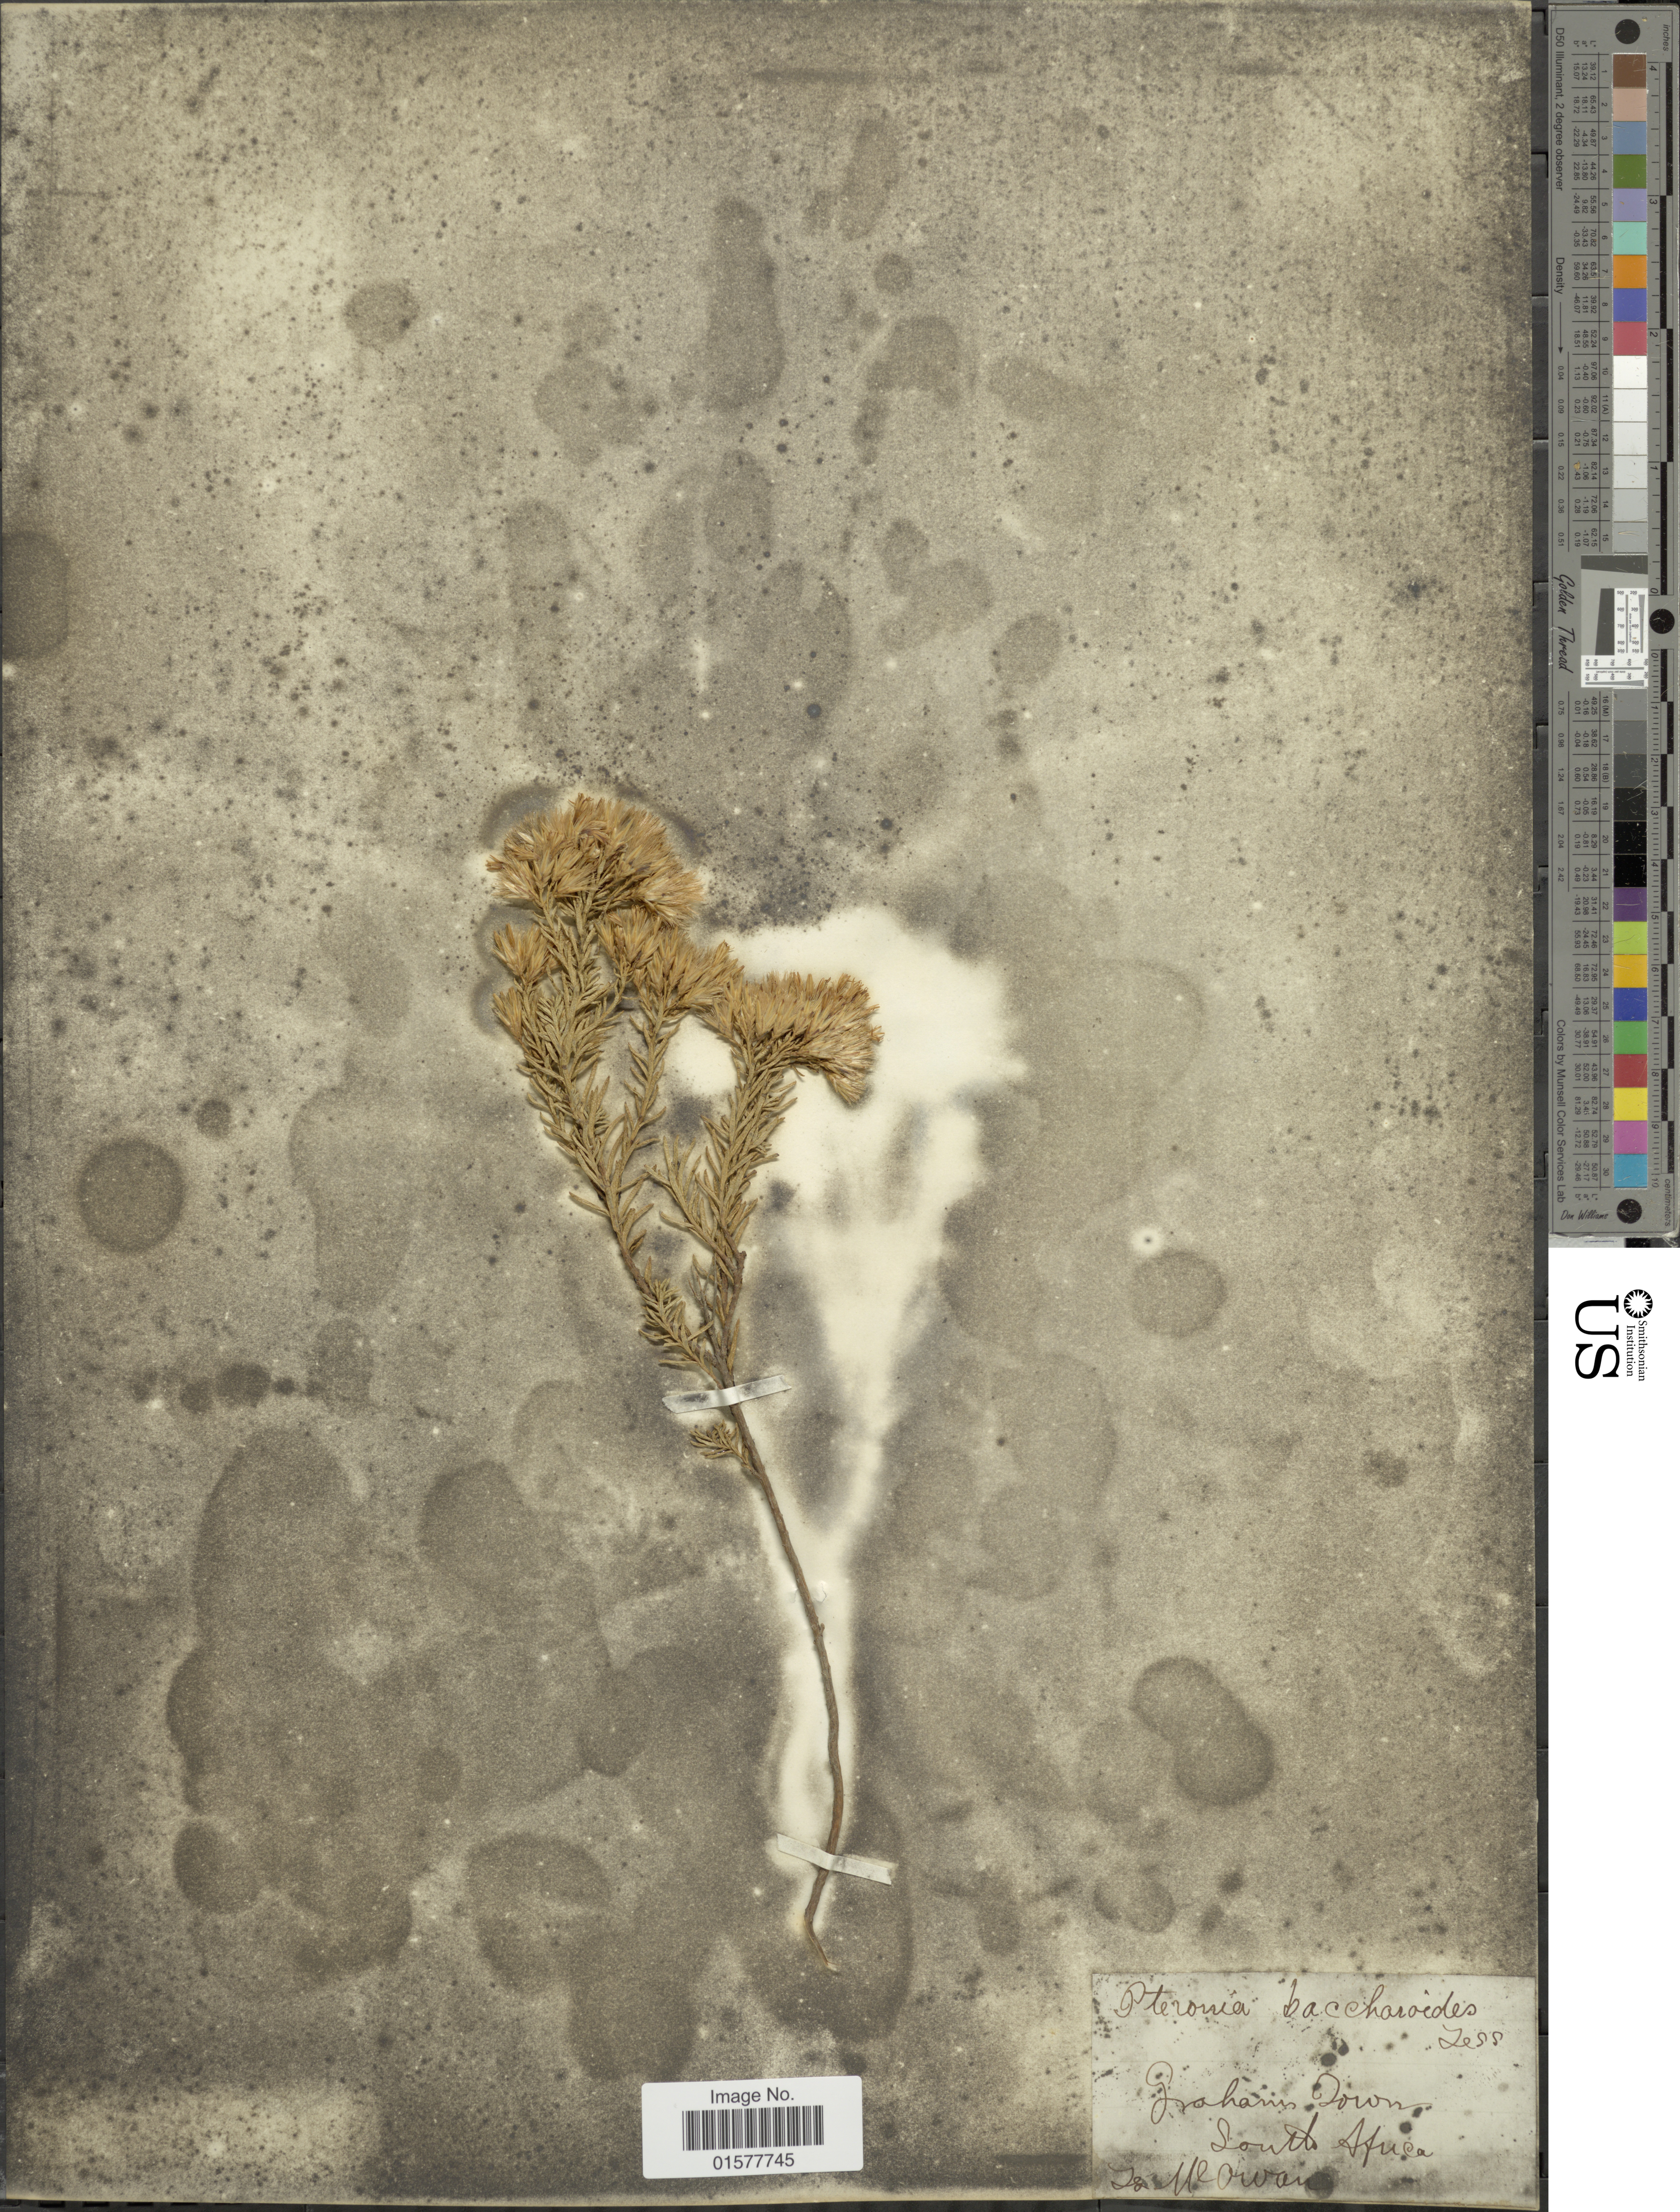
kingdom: Plantae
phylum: Tracheophyta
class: Magnoliopsida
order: Asterales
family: Asteraceae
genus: Pteronia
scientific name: Pteronia baccharoides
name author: Less.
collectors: P. MacOwan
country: South Africa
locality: Grahams Town